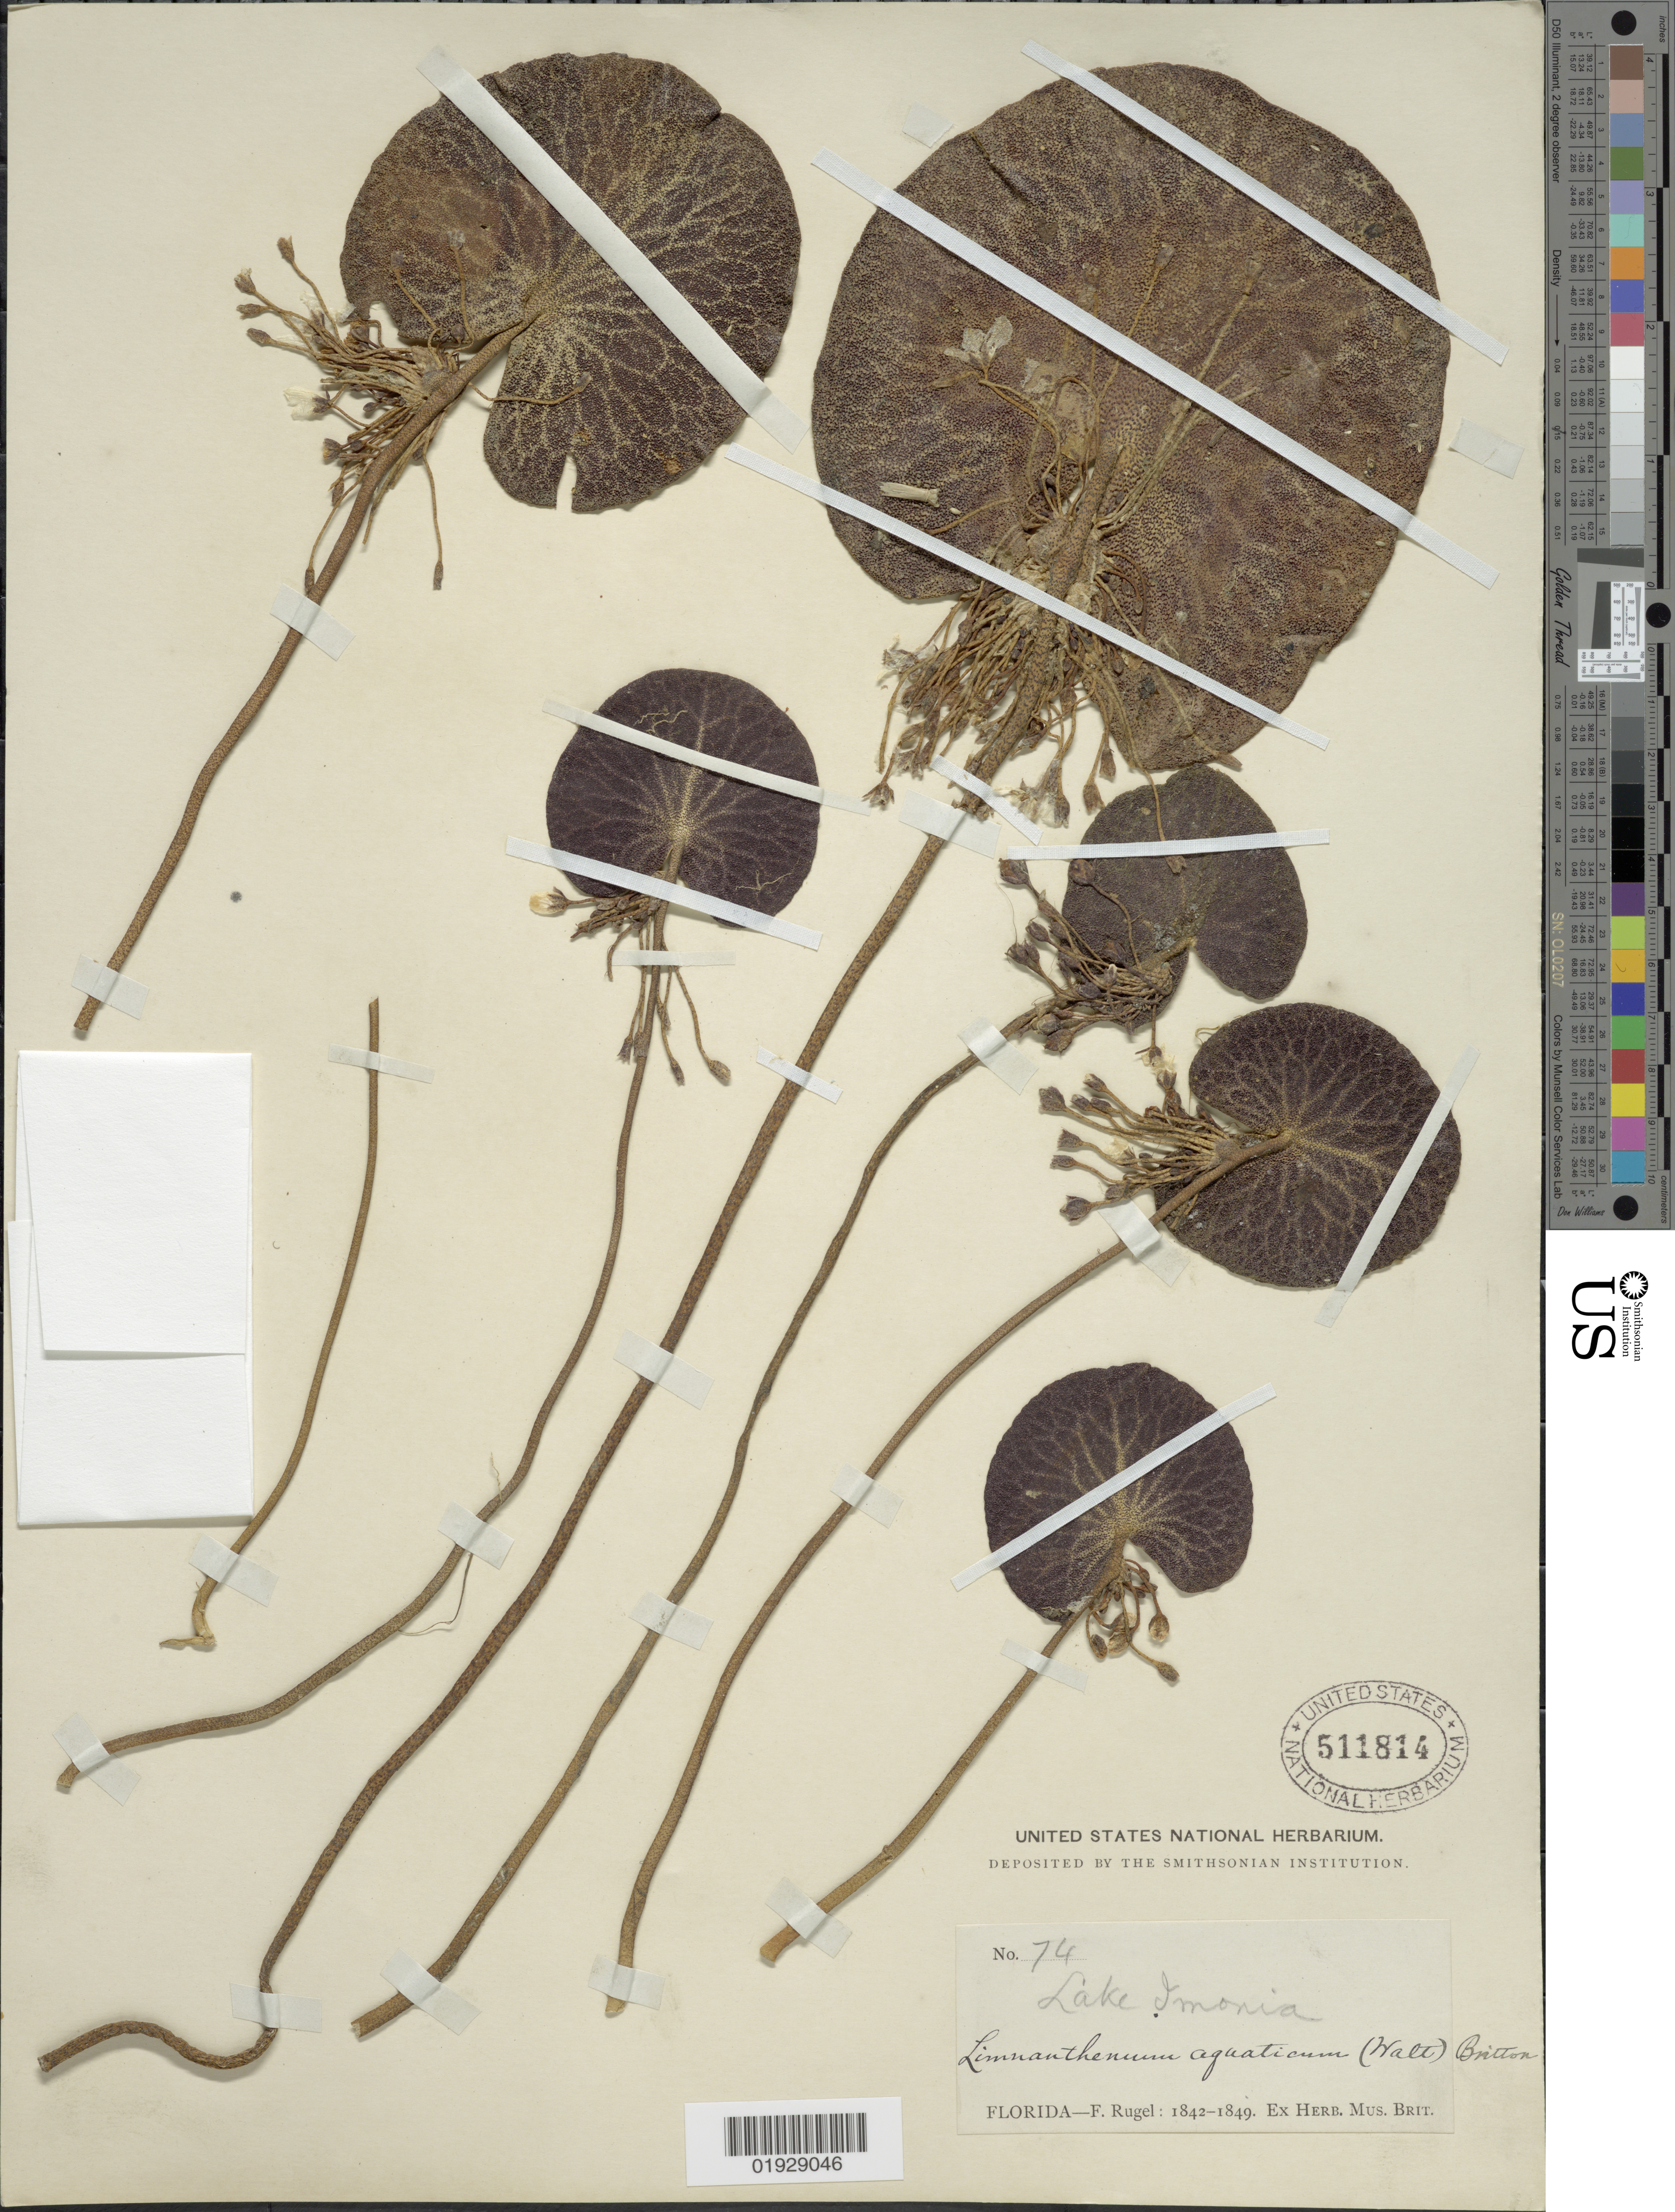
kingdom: Plantae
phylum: Tracheophyta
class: Magnoliopsida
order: Asterales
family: Menyanthaceae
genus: Nymphoides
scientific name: Nymphoides aquatica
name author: (J.F. Gmel.) Kuntze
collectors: F. Rugel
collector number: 74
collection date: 1842/1849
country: United States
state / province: Florida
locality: Lake Imonia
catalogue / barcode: US 511814